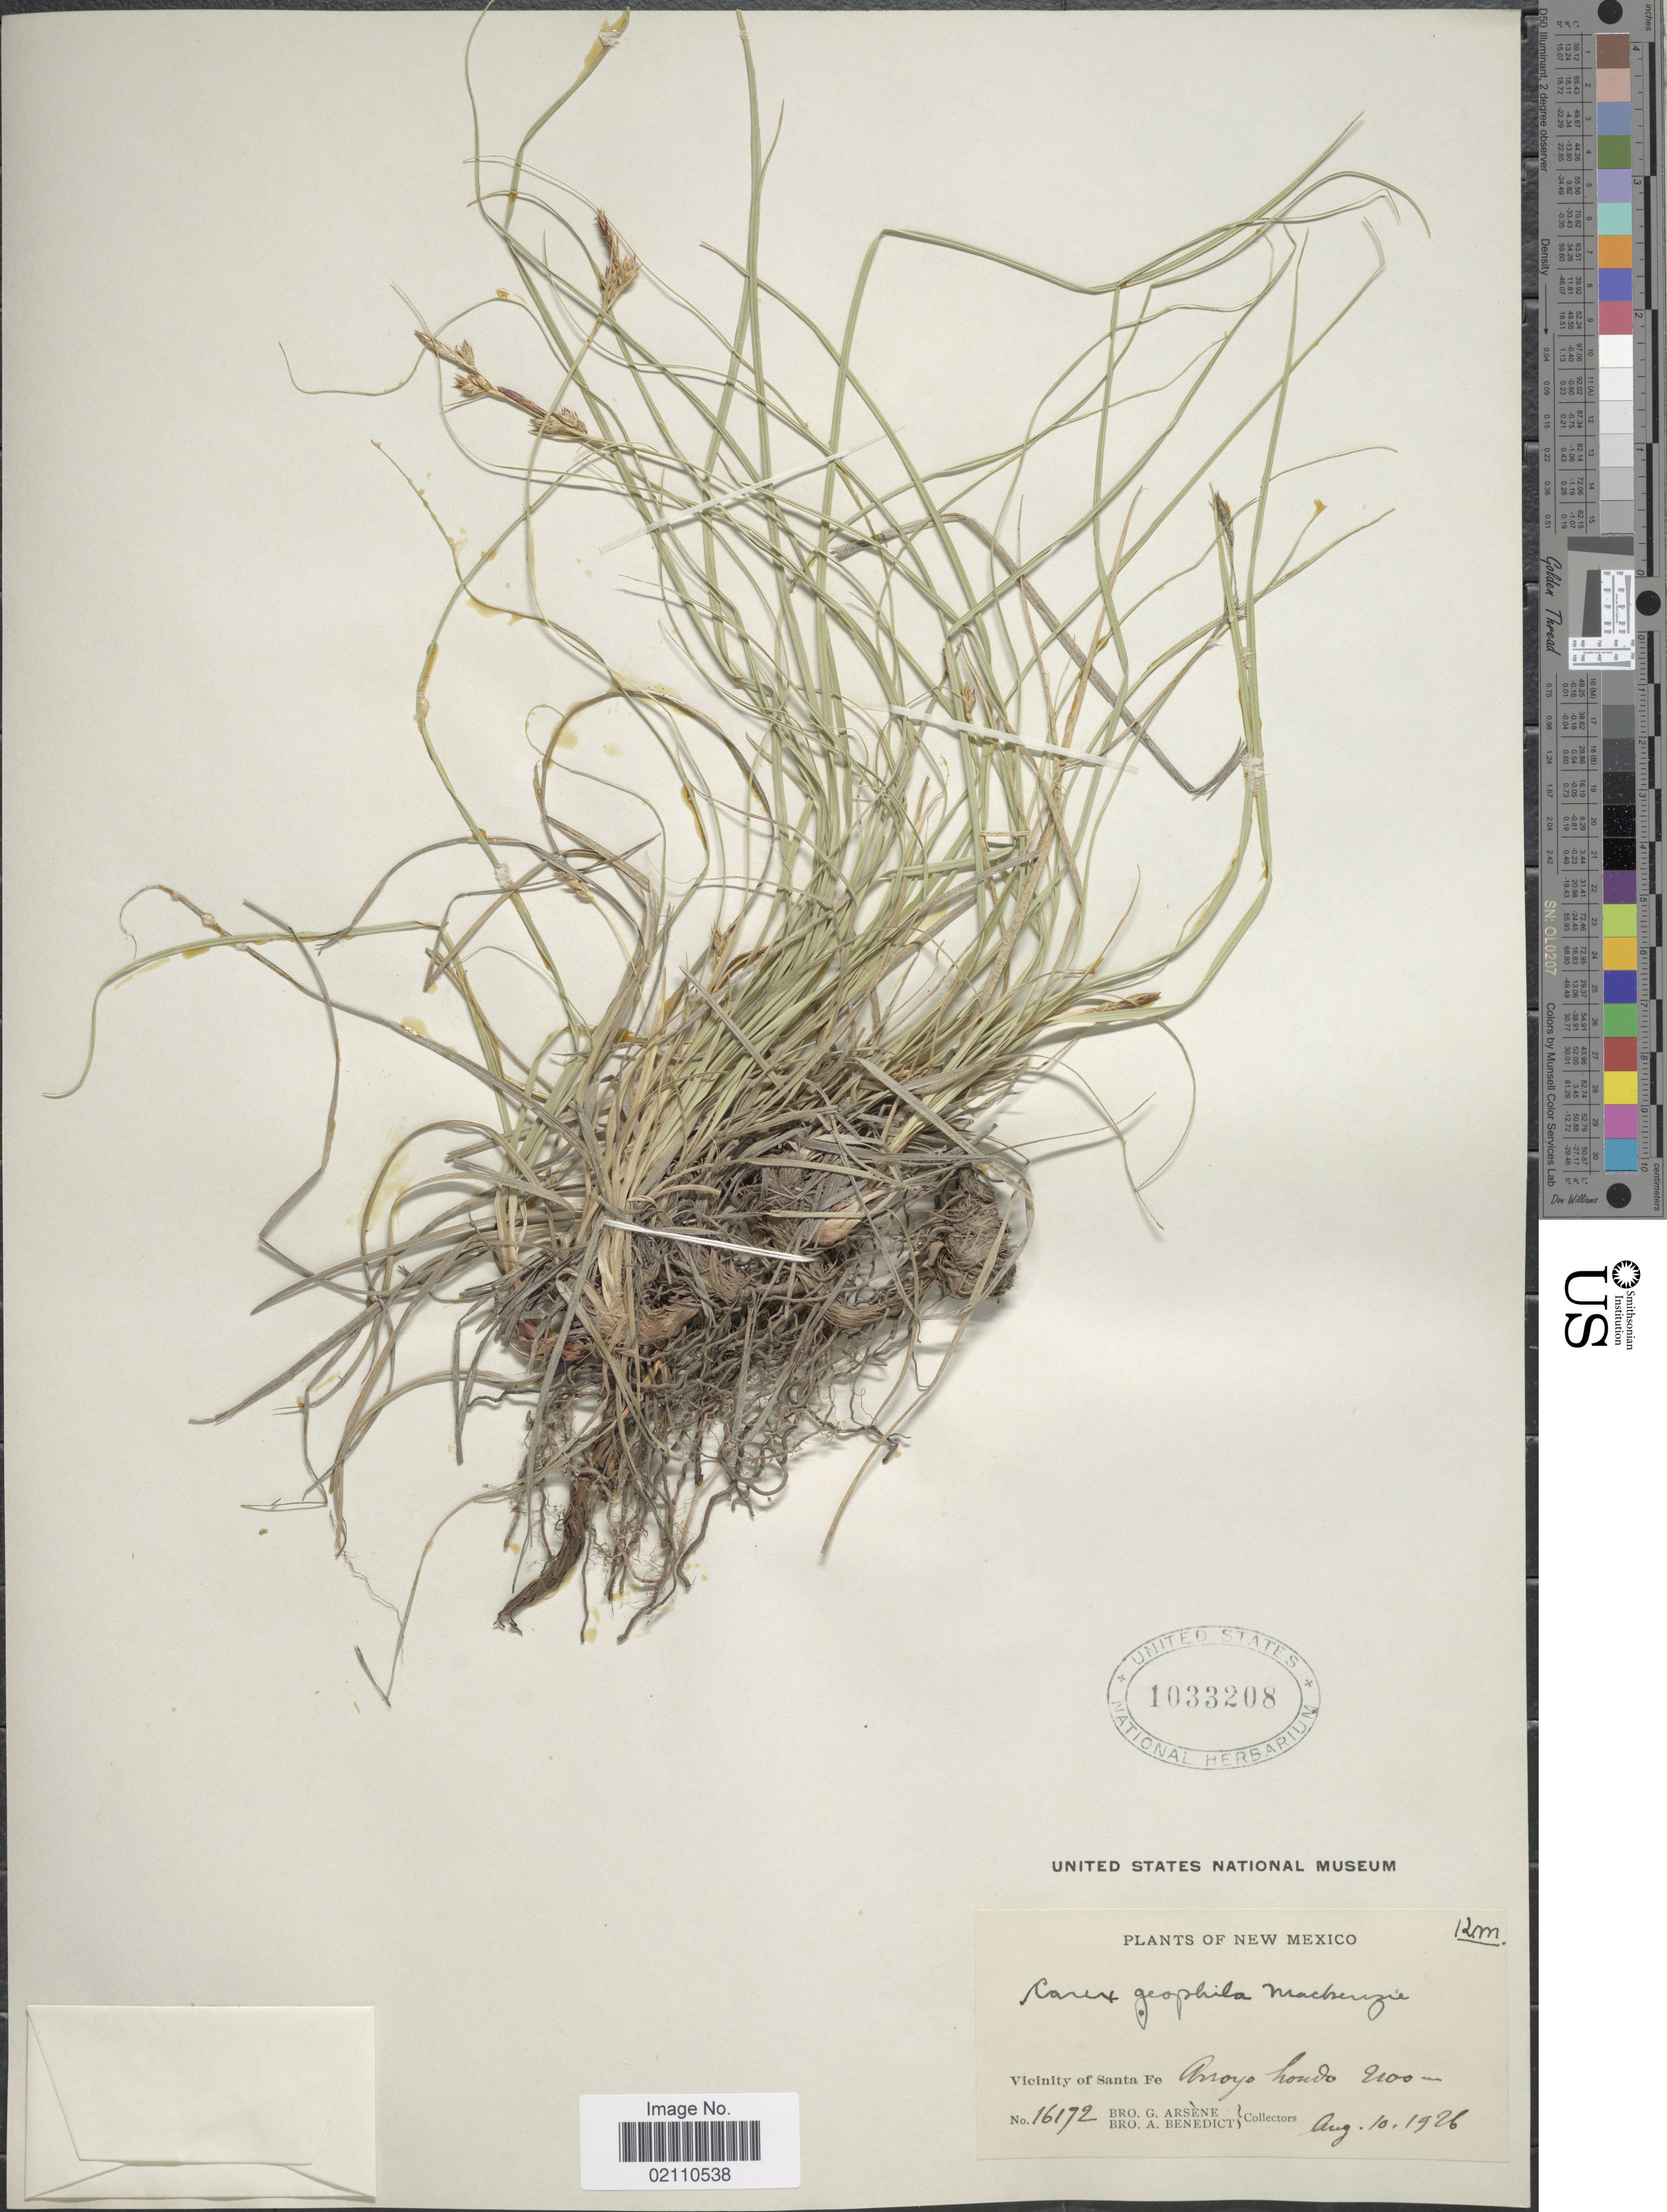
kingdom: Plantae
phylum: Tracheophyta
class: Liliopsida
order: Poales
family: Cyperaceae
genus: Carex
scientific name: Carex geophila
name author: Mack.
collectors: Bro. G. Arsène & Bro. A. Benedict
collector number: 16172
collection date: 1926-08-10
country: United States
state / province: New Mexico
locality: Vicinity of Santa Fe, Arroyo hondo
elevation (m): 2100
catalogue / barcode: US 1033208